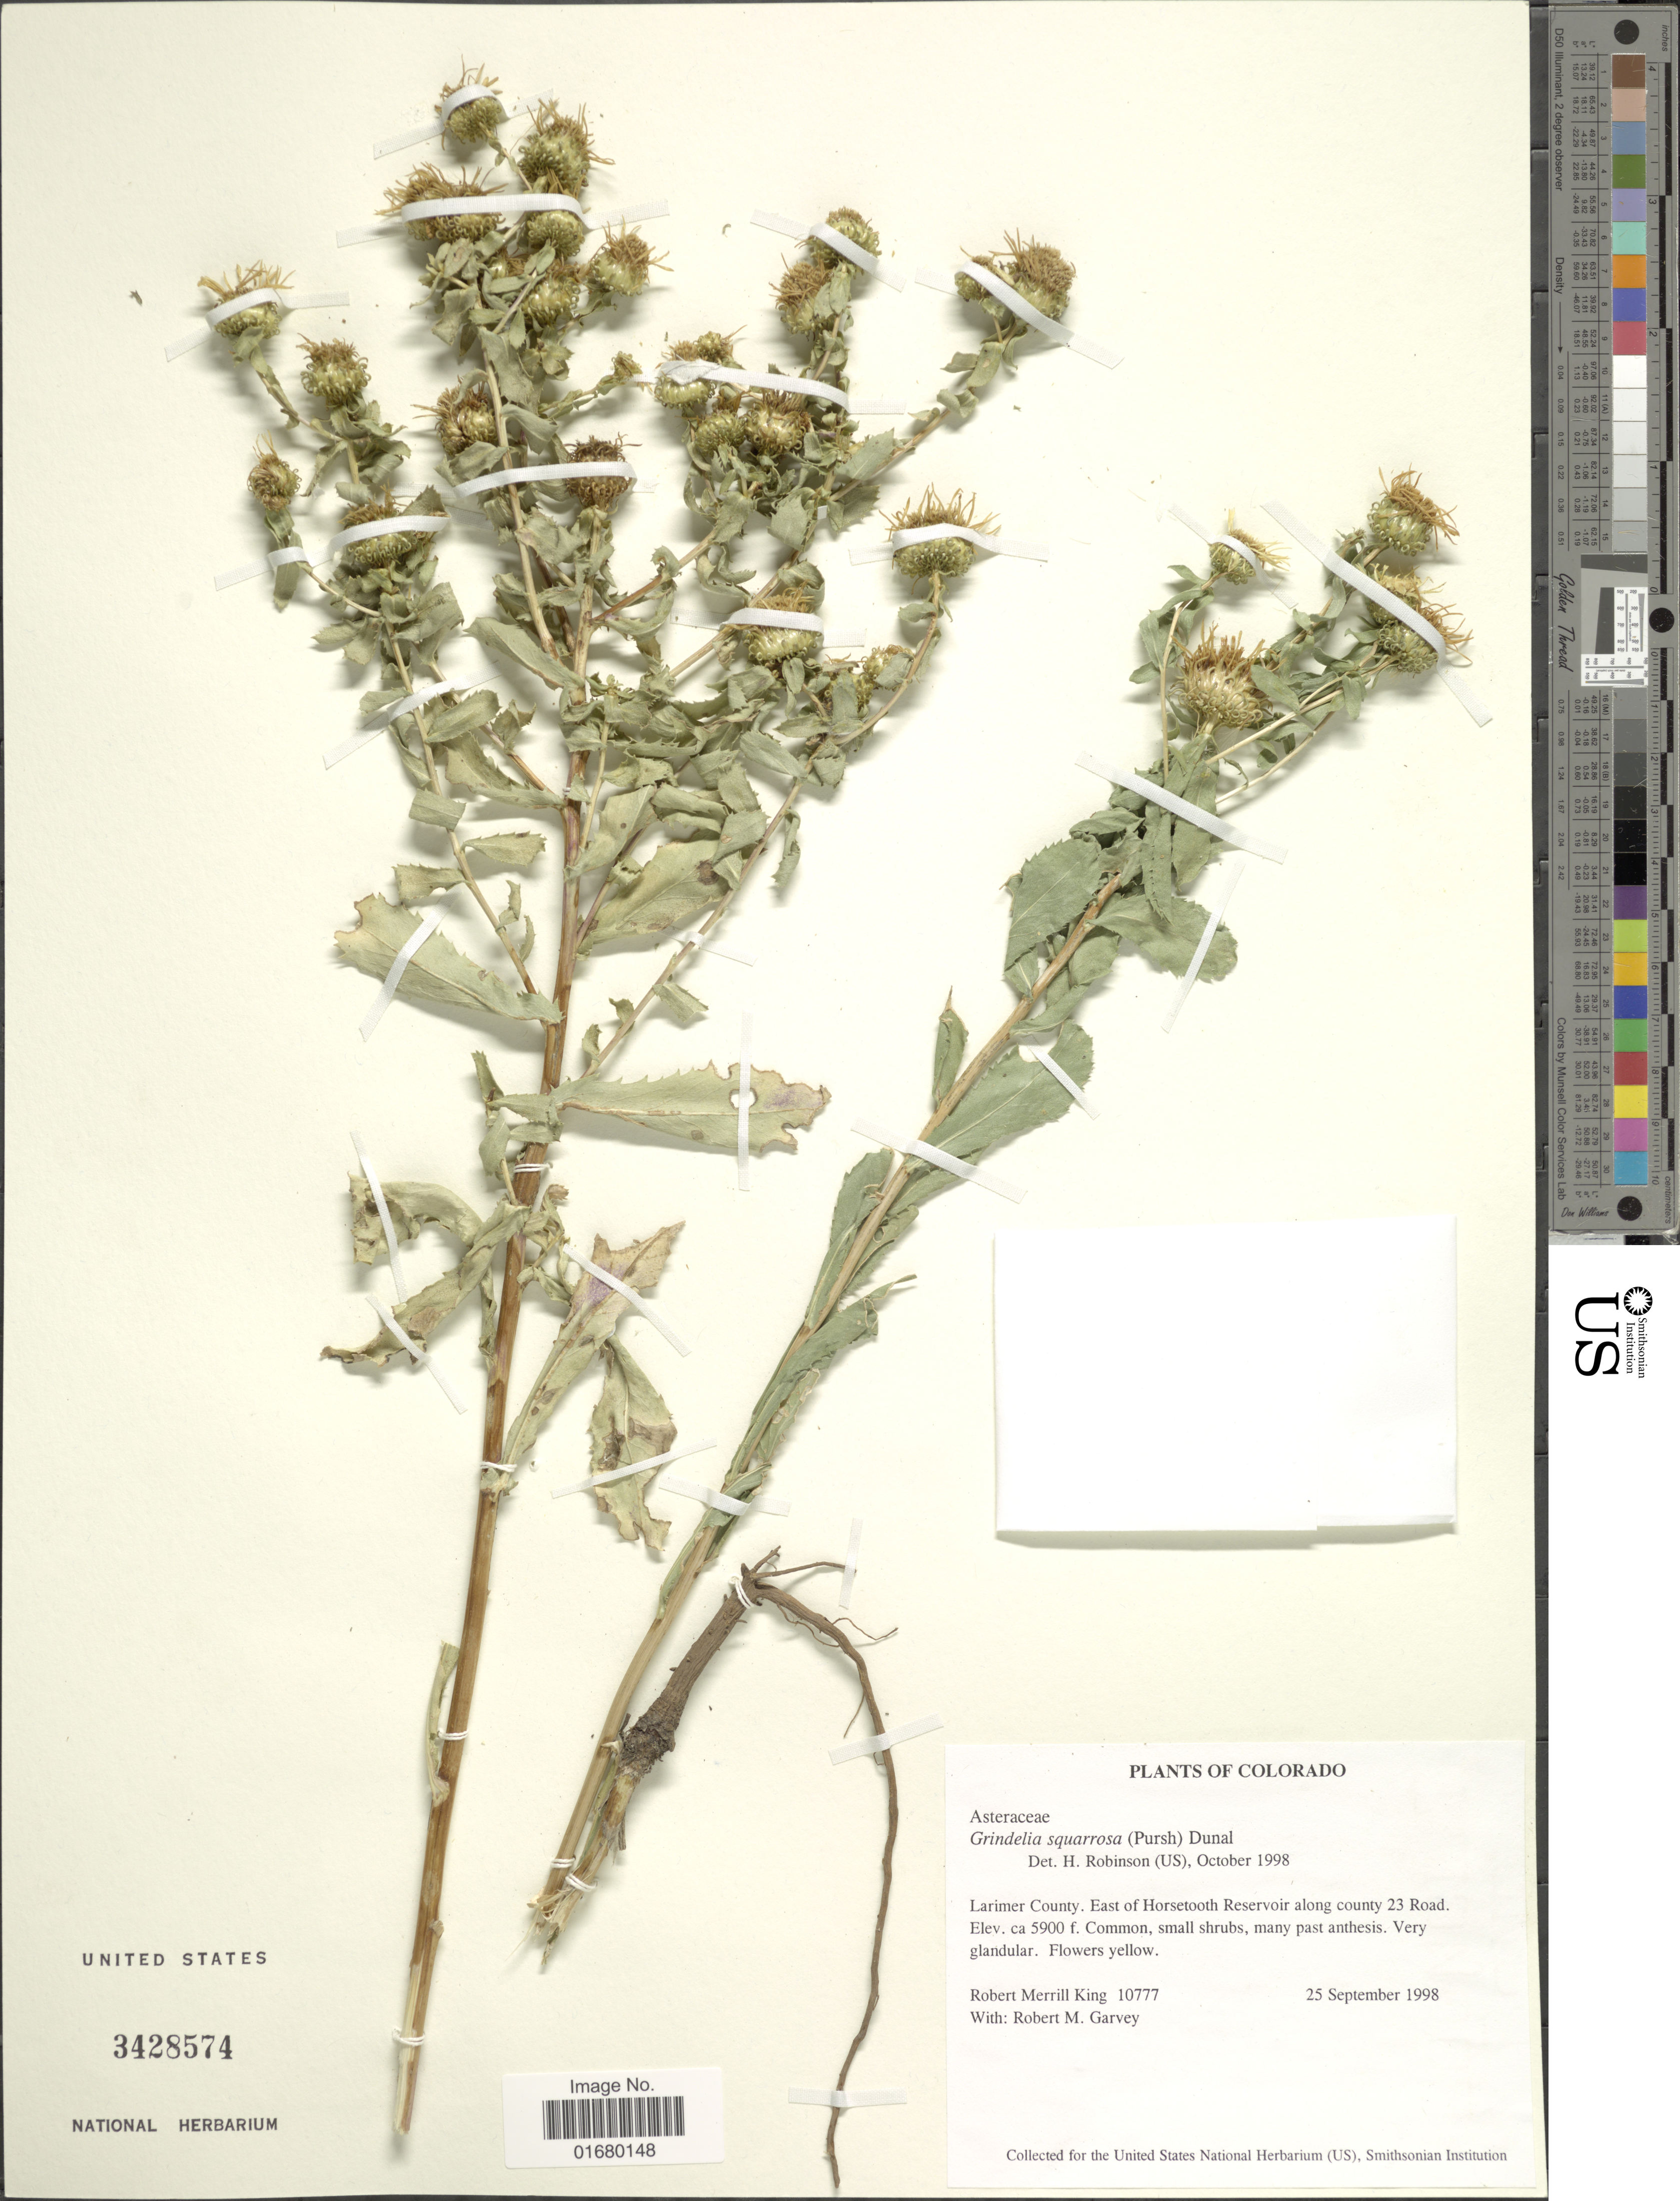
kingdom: Plantae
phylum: Tracheophyta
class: Magnoliopsida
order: Asterales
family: Asteraceae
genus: Grindelia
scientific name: Grindelia squarrosa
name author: (Pursh) Dunal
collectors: R. M. King & R. Garvey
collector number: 10777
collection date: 1998-09-25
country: United States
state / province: Colorado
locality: Larimer County. East of Horsetooth Reservoir along county 23 Road.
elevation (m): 1798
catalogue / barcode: US 3428574